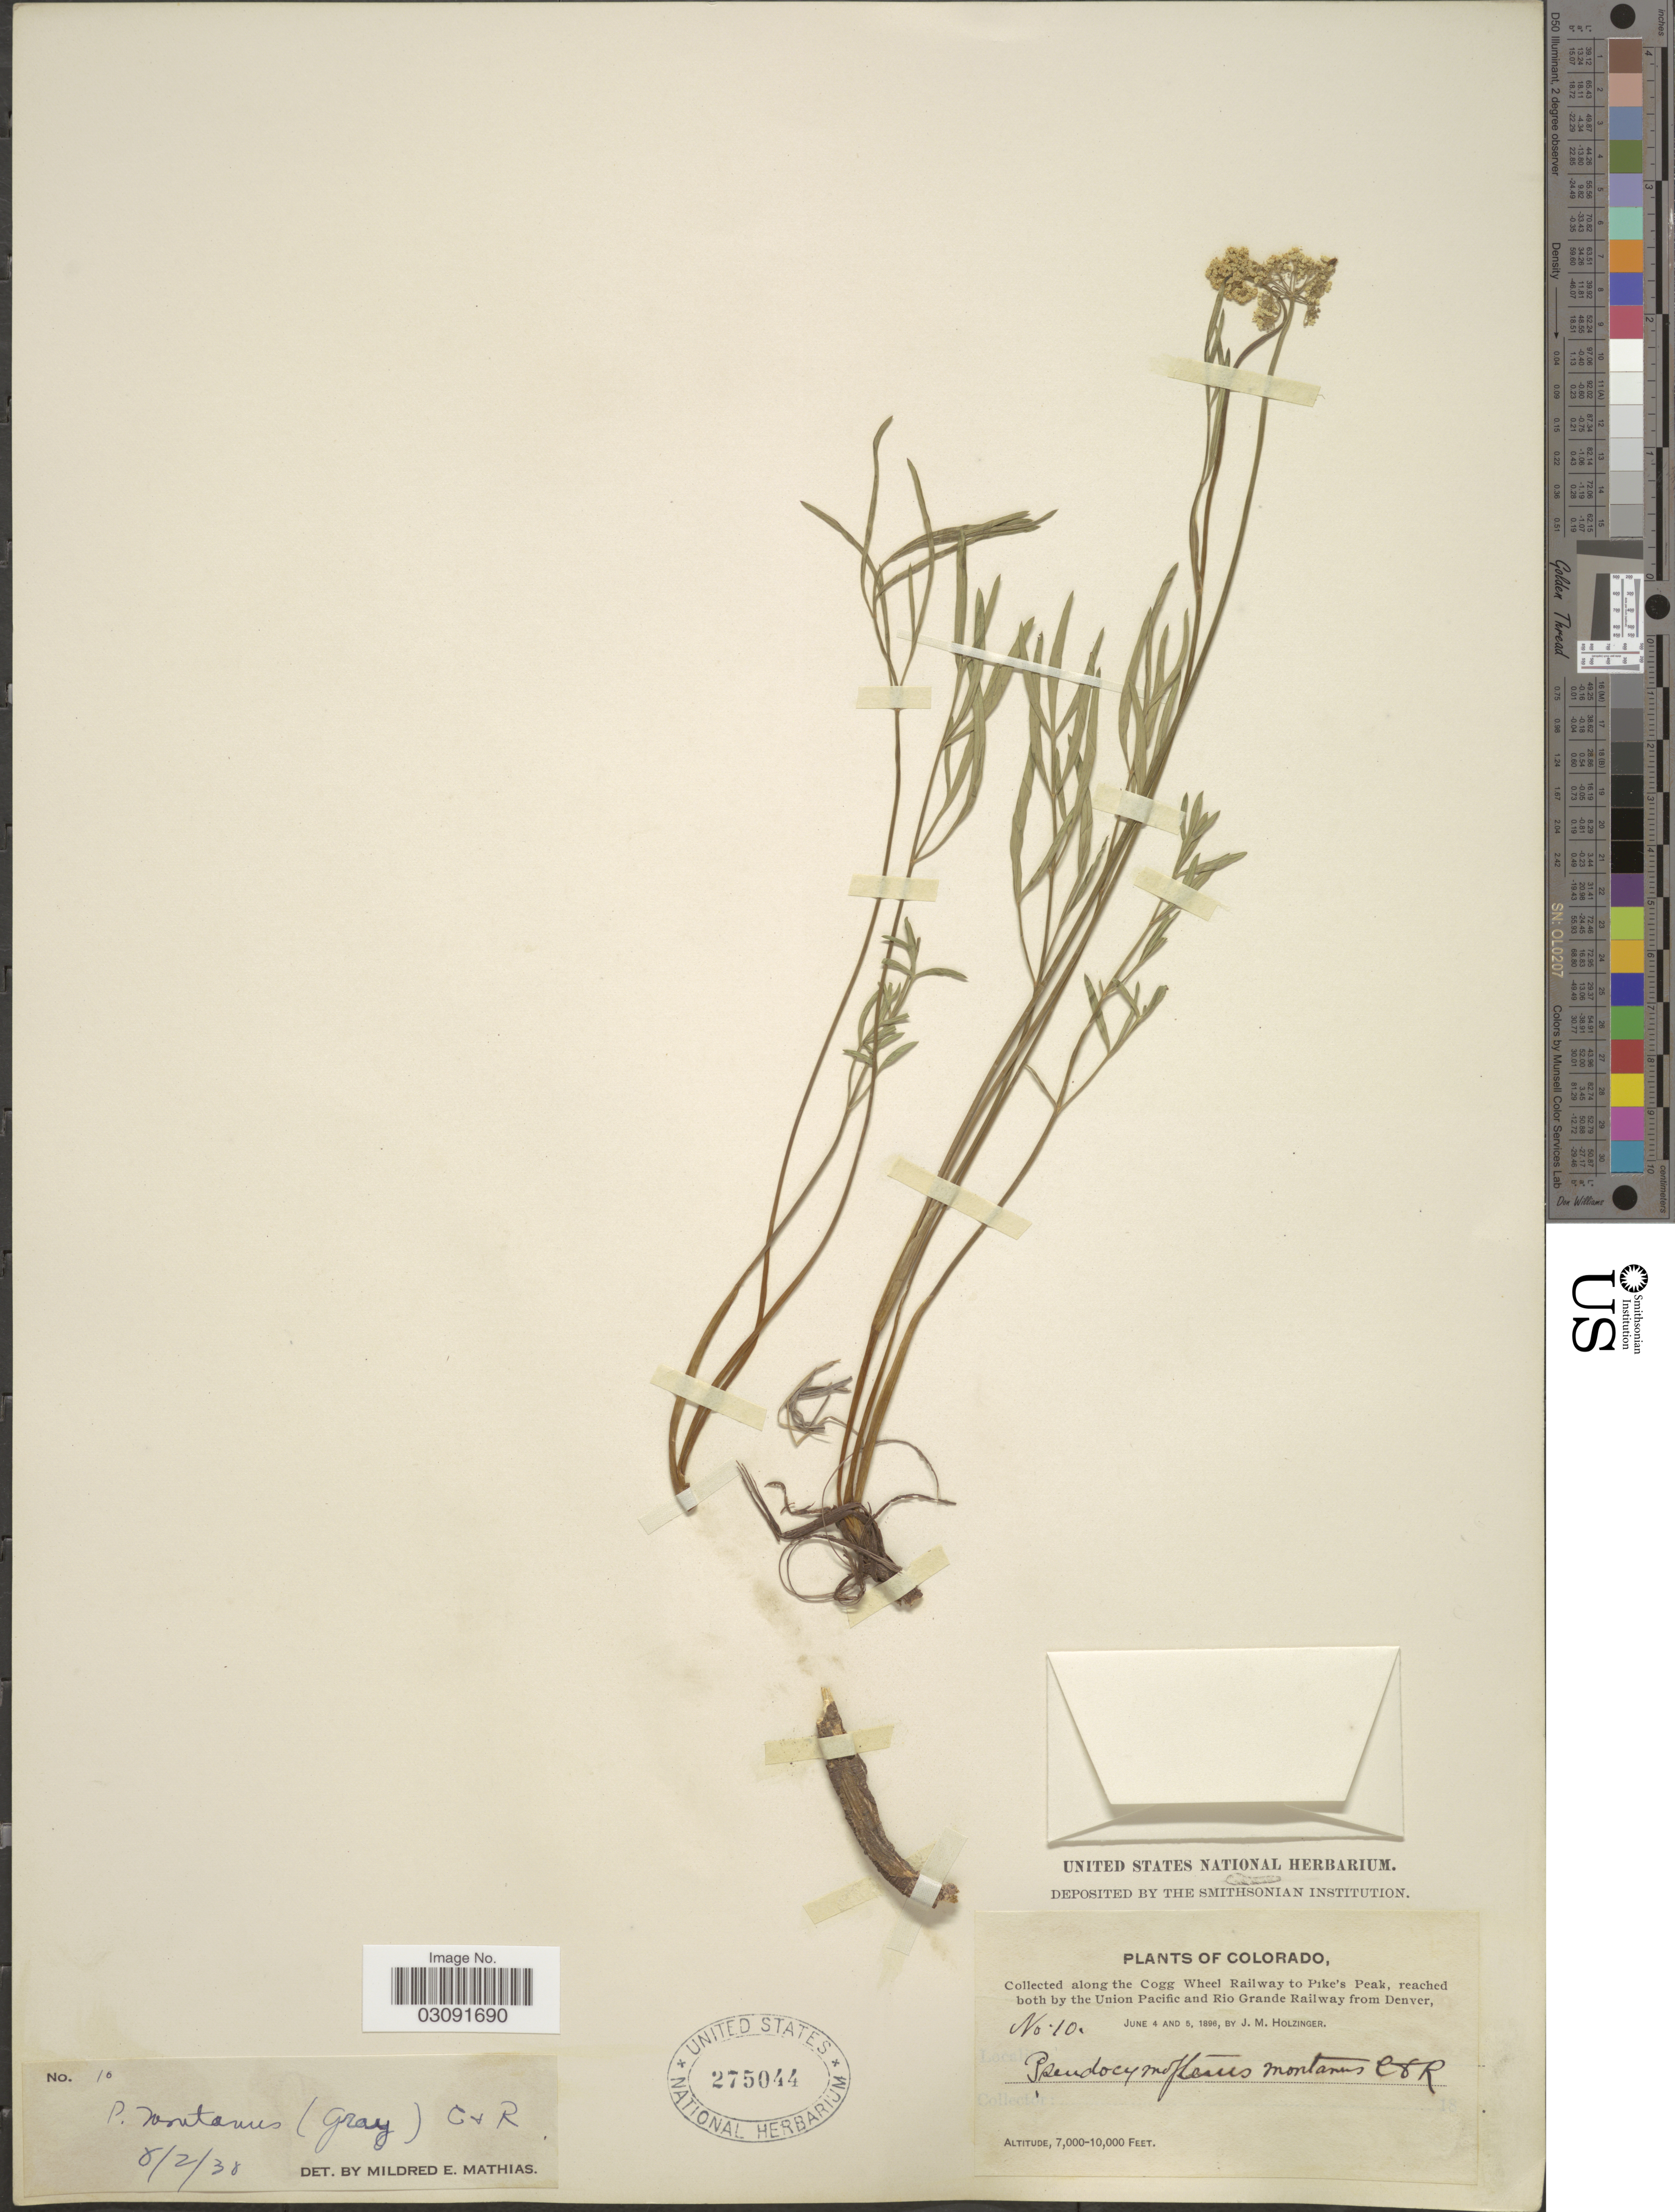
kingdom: Plantae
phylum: Tracheophyta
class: Magnoliopsida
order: Apiales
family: Apiaceae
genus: Pseudocymopterus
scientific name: Pseudocymopterus montanus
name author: (A. Gray) J.M. Coult. & Rose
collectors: J. M. Holzinger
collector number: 10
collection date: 1896-06-04/1896-06-05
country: United States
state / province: Colorado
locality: Along the Cogg Wheel Railway to Pike's Peak, reached both by the Union Pacific and Rio Grande Railway from Denver.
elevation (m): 2134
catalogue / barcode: US 275044